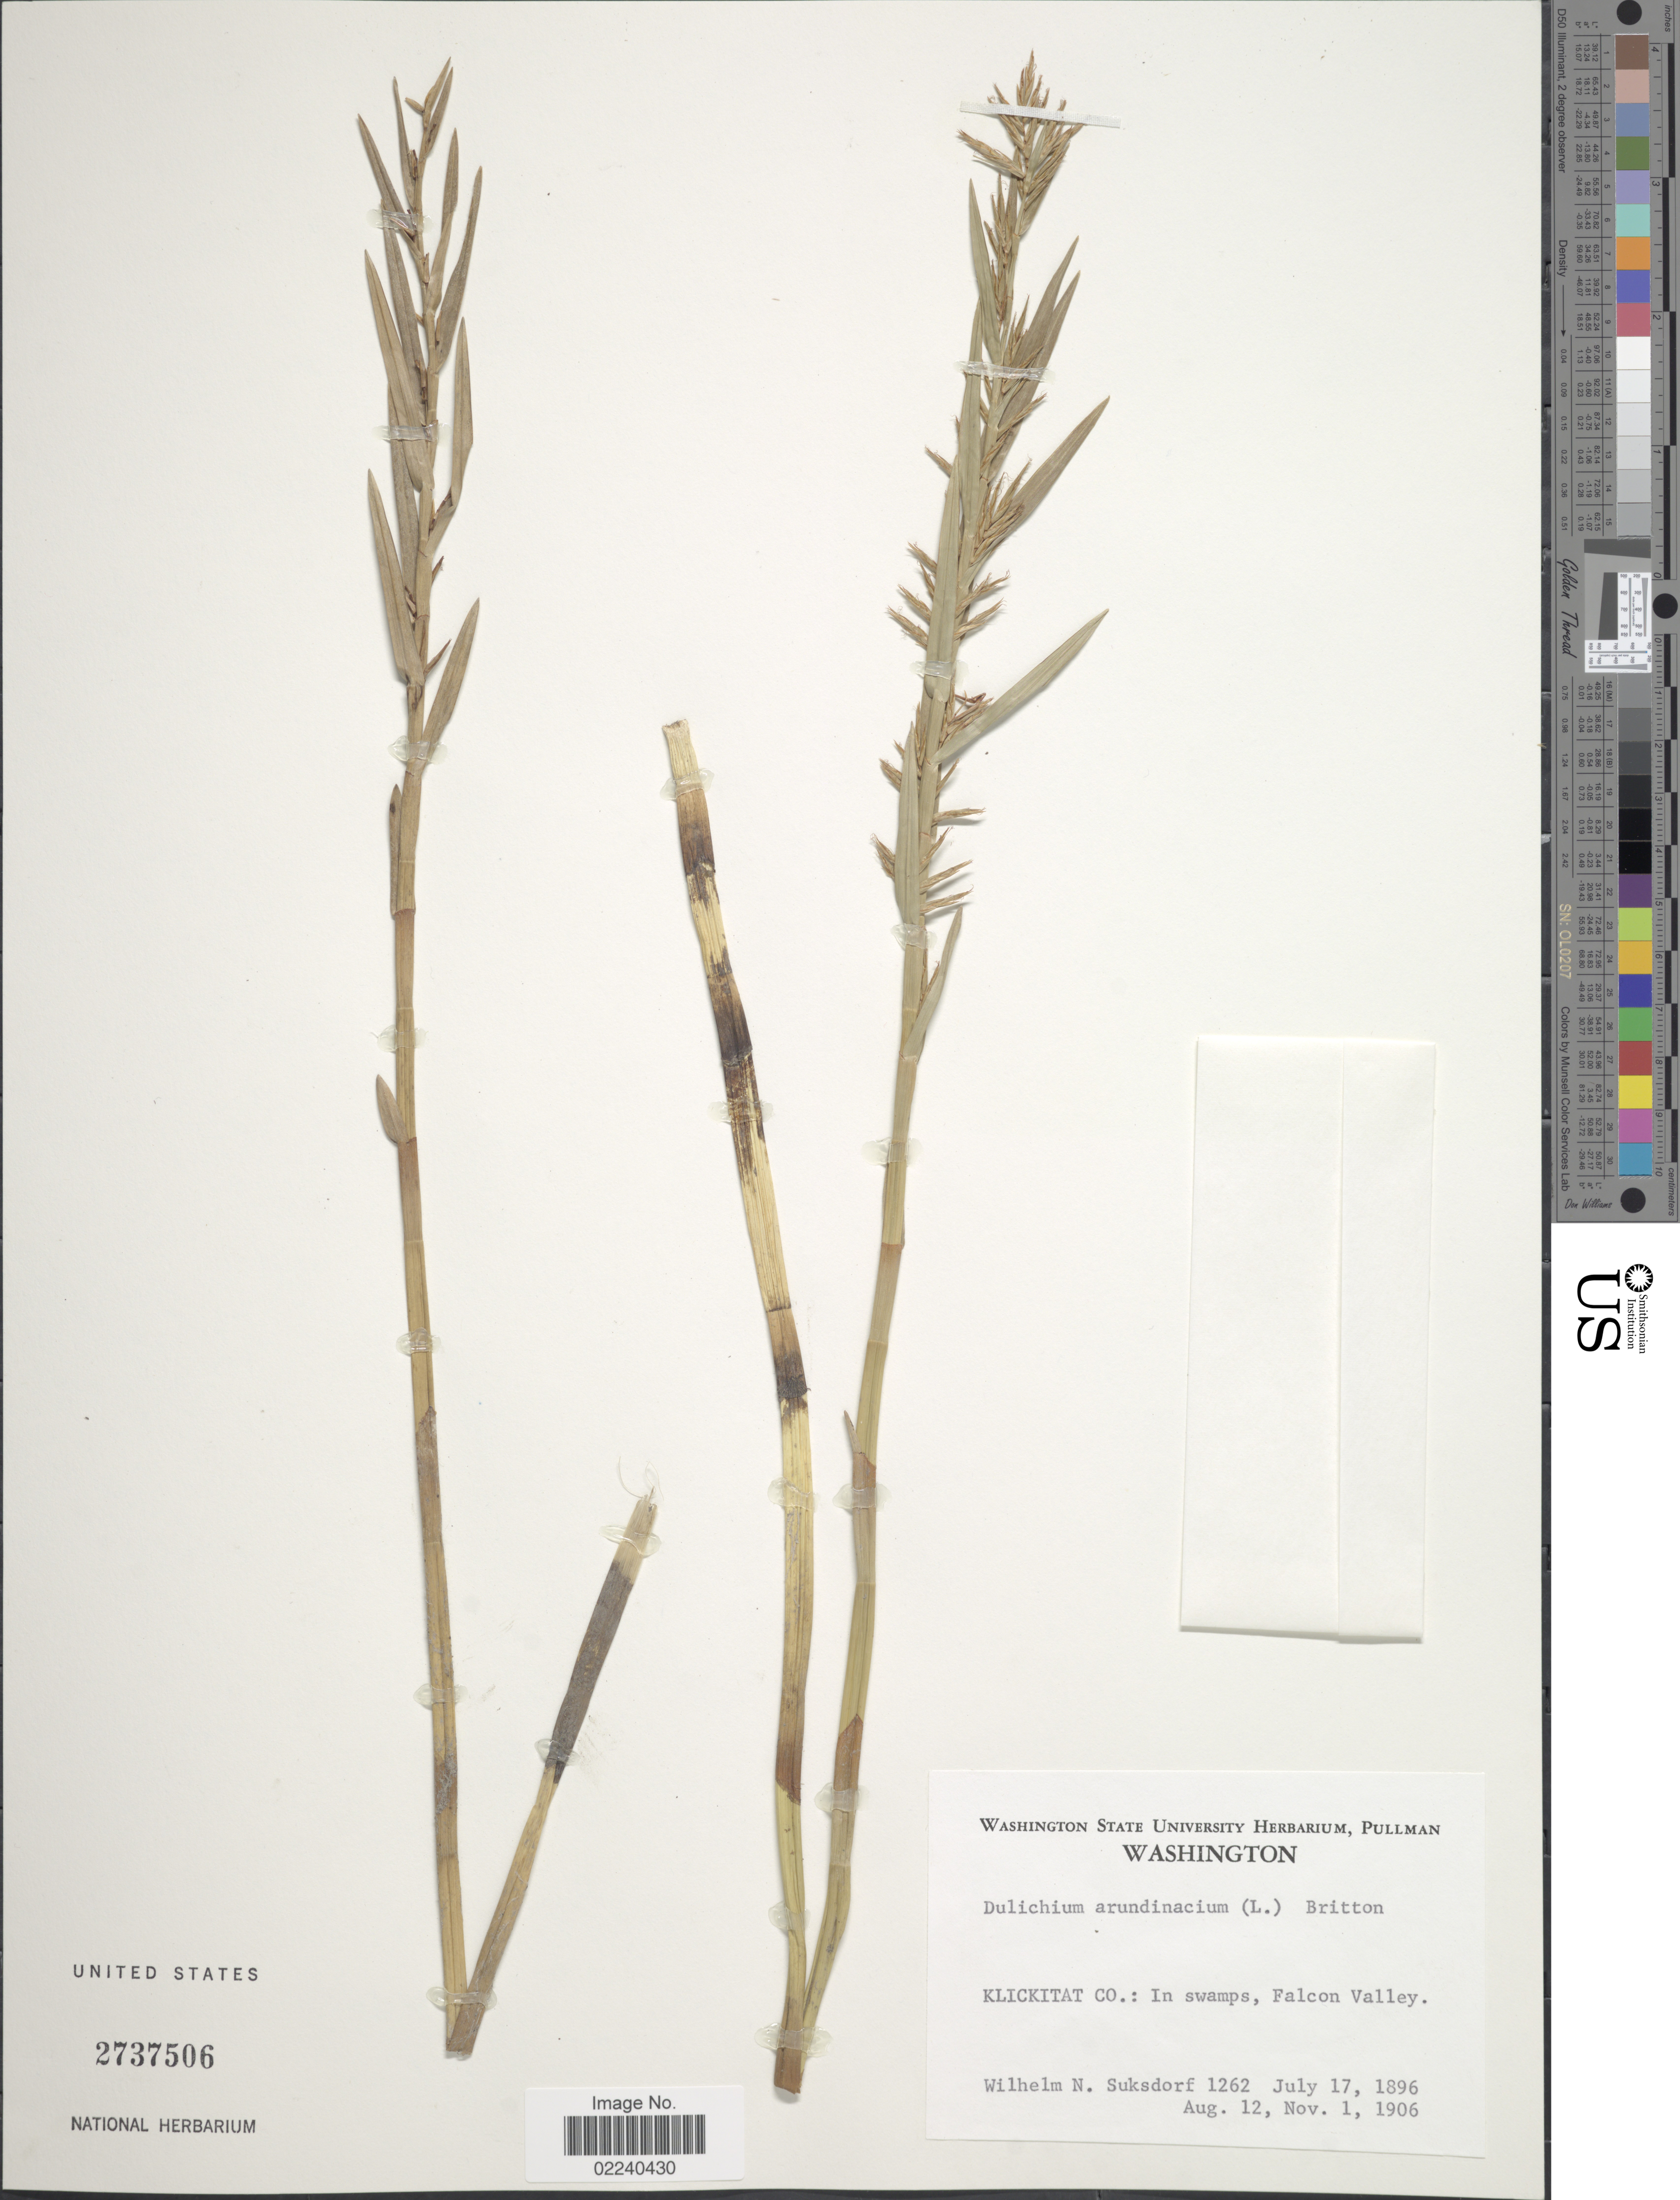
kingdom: Plantae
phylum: Tracheophyta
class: Liliopsida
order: Poales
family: Cyperaceae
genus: Dulichium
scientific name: Dulichium arundinaceum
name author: (L.) Britton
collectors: W. N. Suksdorf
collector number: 1262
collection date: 1896-07-17/1906-11-01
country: United States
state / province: Washington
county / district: Klickitat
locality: Klickitat Co.: in swamps, Falcon Valley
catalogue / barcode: US 2737506